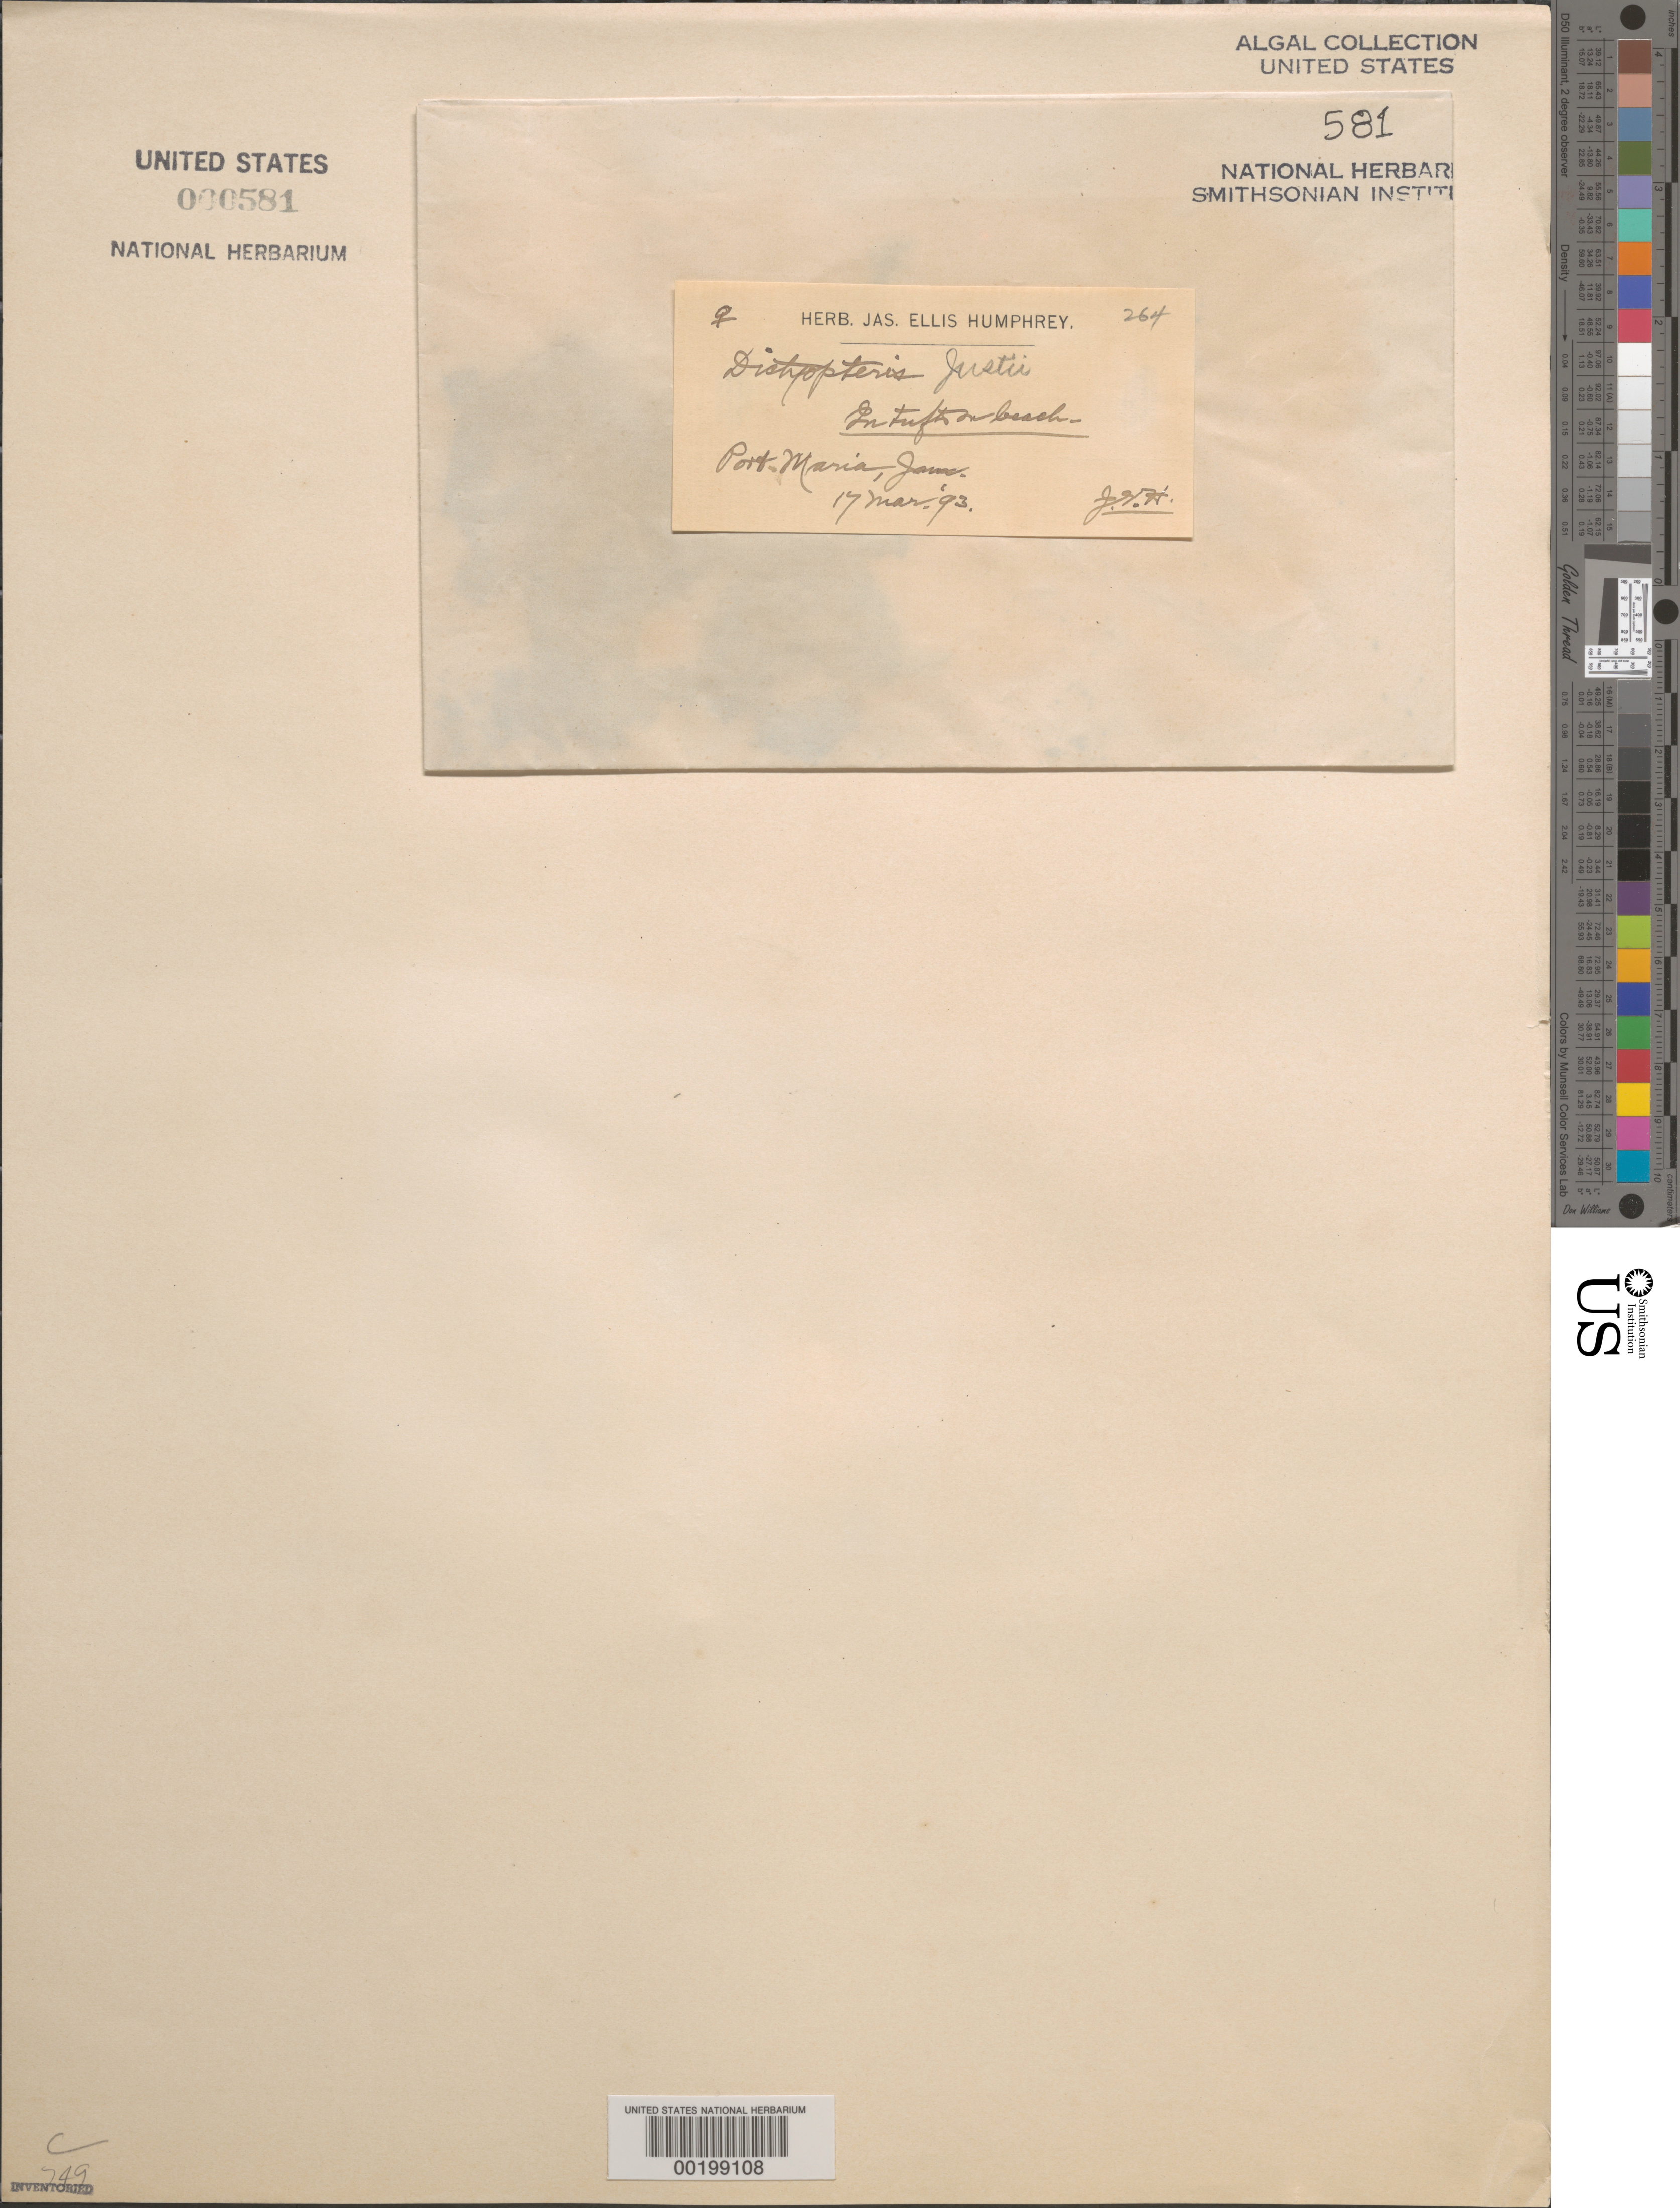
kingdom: Chromista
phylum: Ochrophyta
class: Phaeophyceae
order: Dictyotales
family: Dictyotaceae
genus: Dictyopteris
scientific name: Dictyopteris justii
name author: J.V.Lamouroux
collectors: J. Humphrey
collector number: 264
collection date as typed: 17 III 93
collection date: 1893-03-17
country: Jamaica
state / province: Saint Mary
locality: Port Maria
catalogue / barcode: US 581